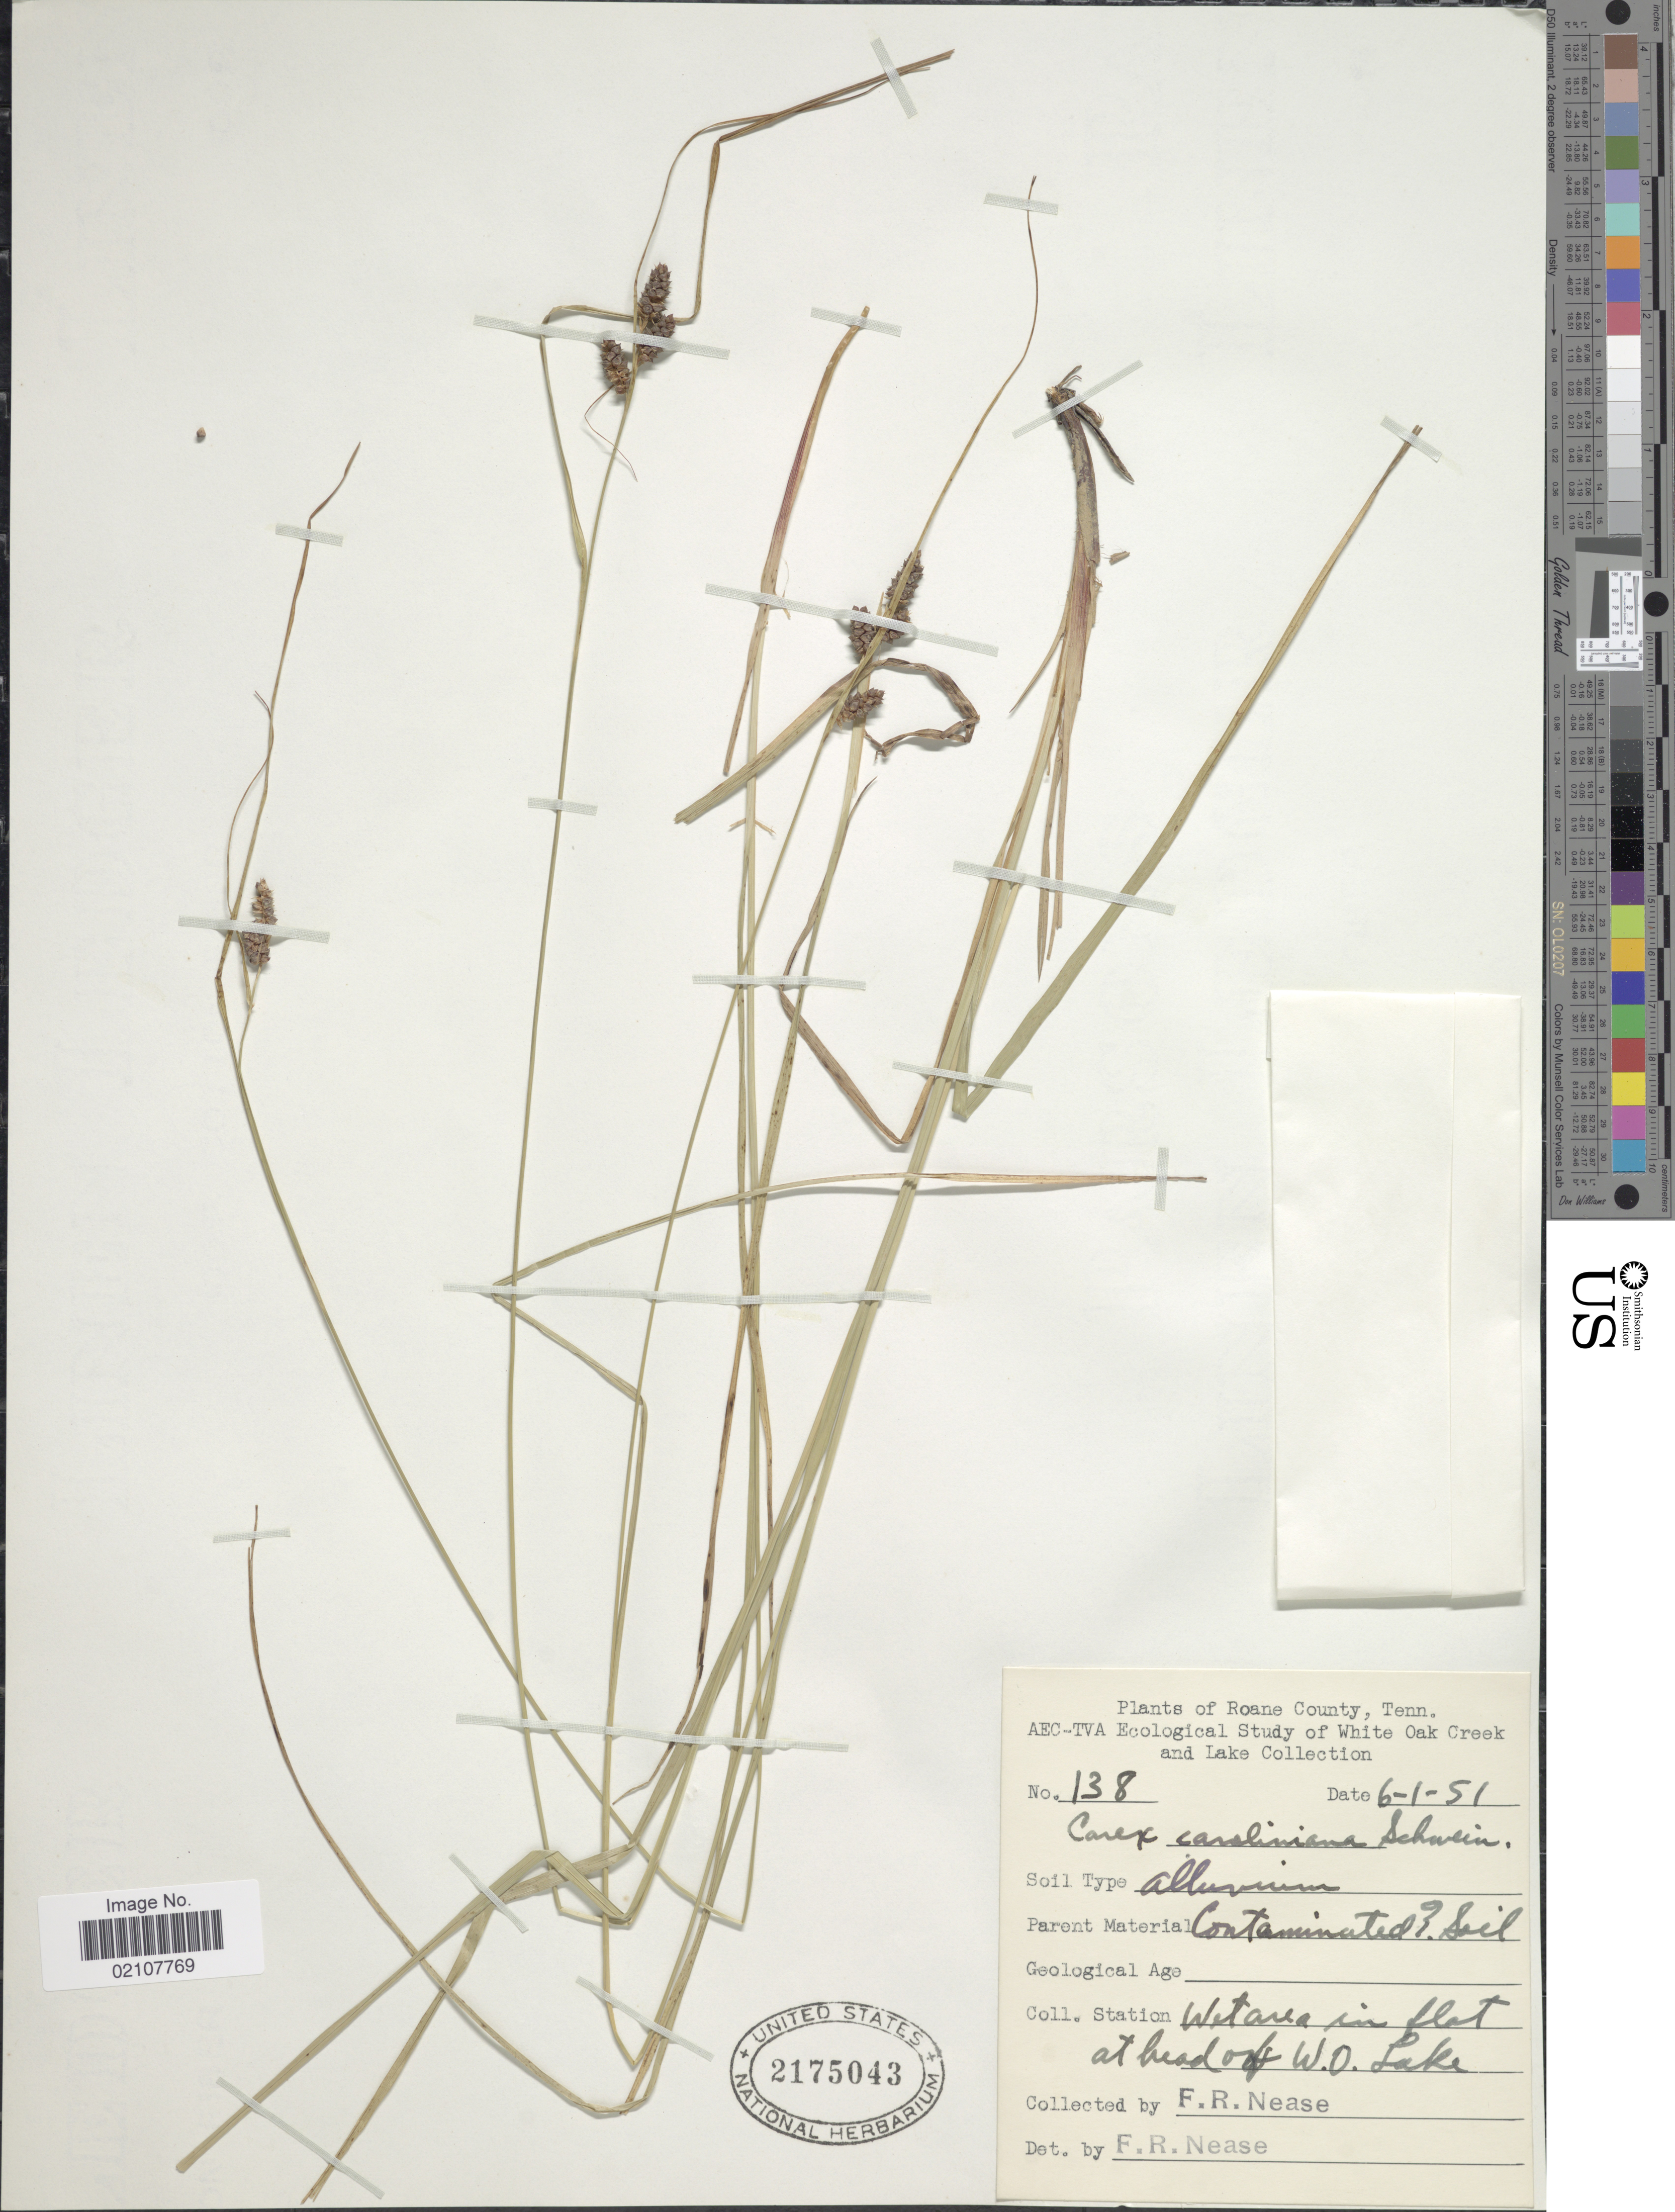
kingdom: Plantae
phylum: Tracheophyta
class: Liliopsida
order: Poales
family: Cyperaceae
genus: Carex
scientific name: Carex caroliniana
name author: Schwein.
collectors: F. Nease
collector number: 138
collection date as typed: Transcribed d/m/y: 1/6/51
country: United States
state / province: Tennessee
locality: Roane County, Tenn. Wet area in flat at head of W.O. Lake.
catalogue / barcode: US 2175043